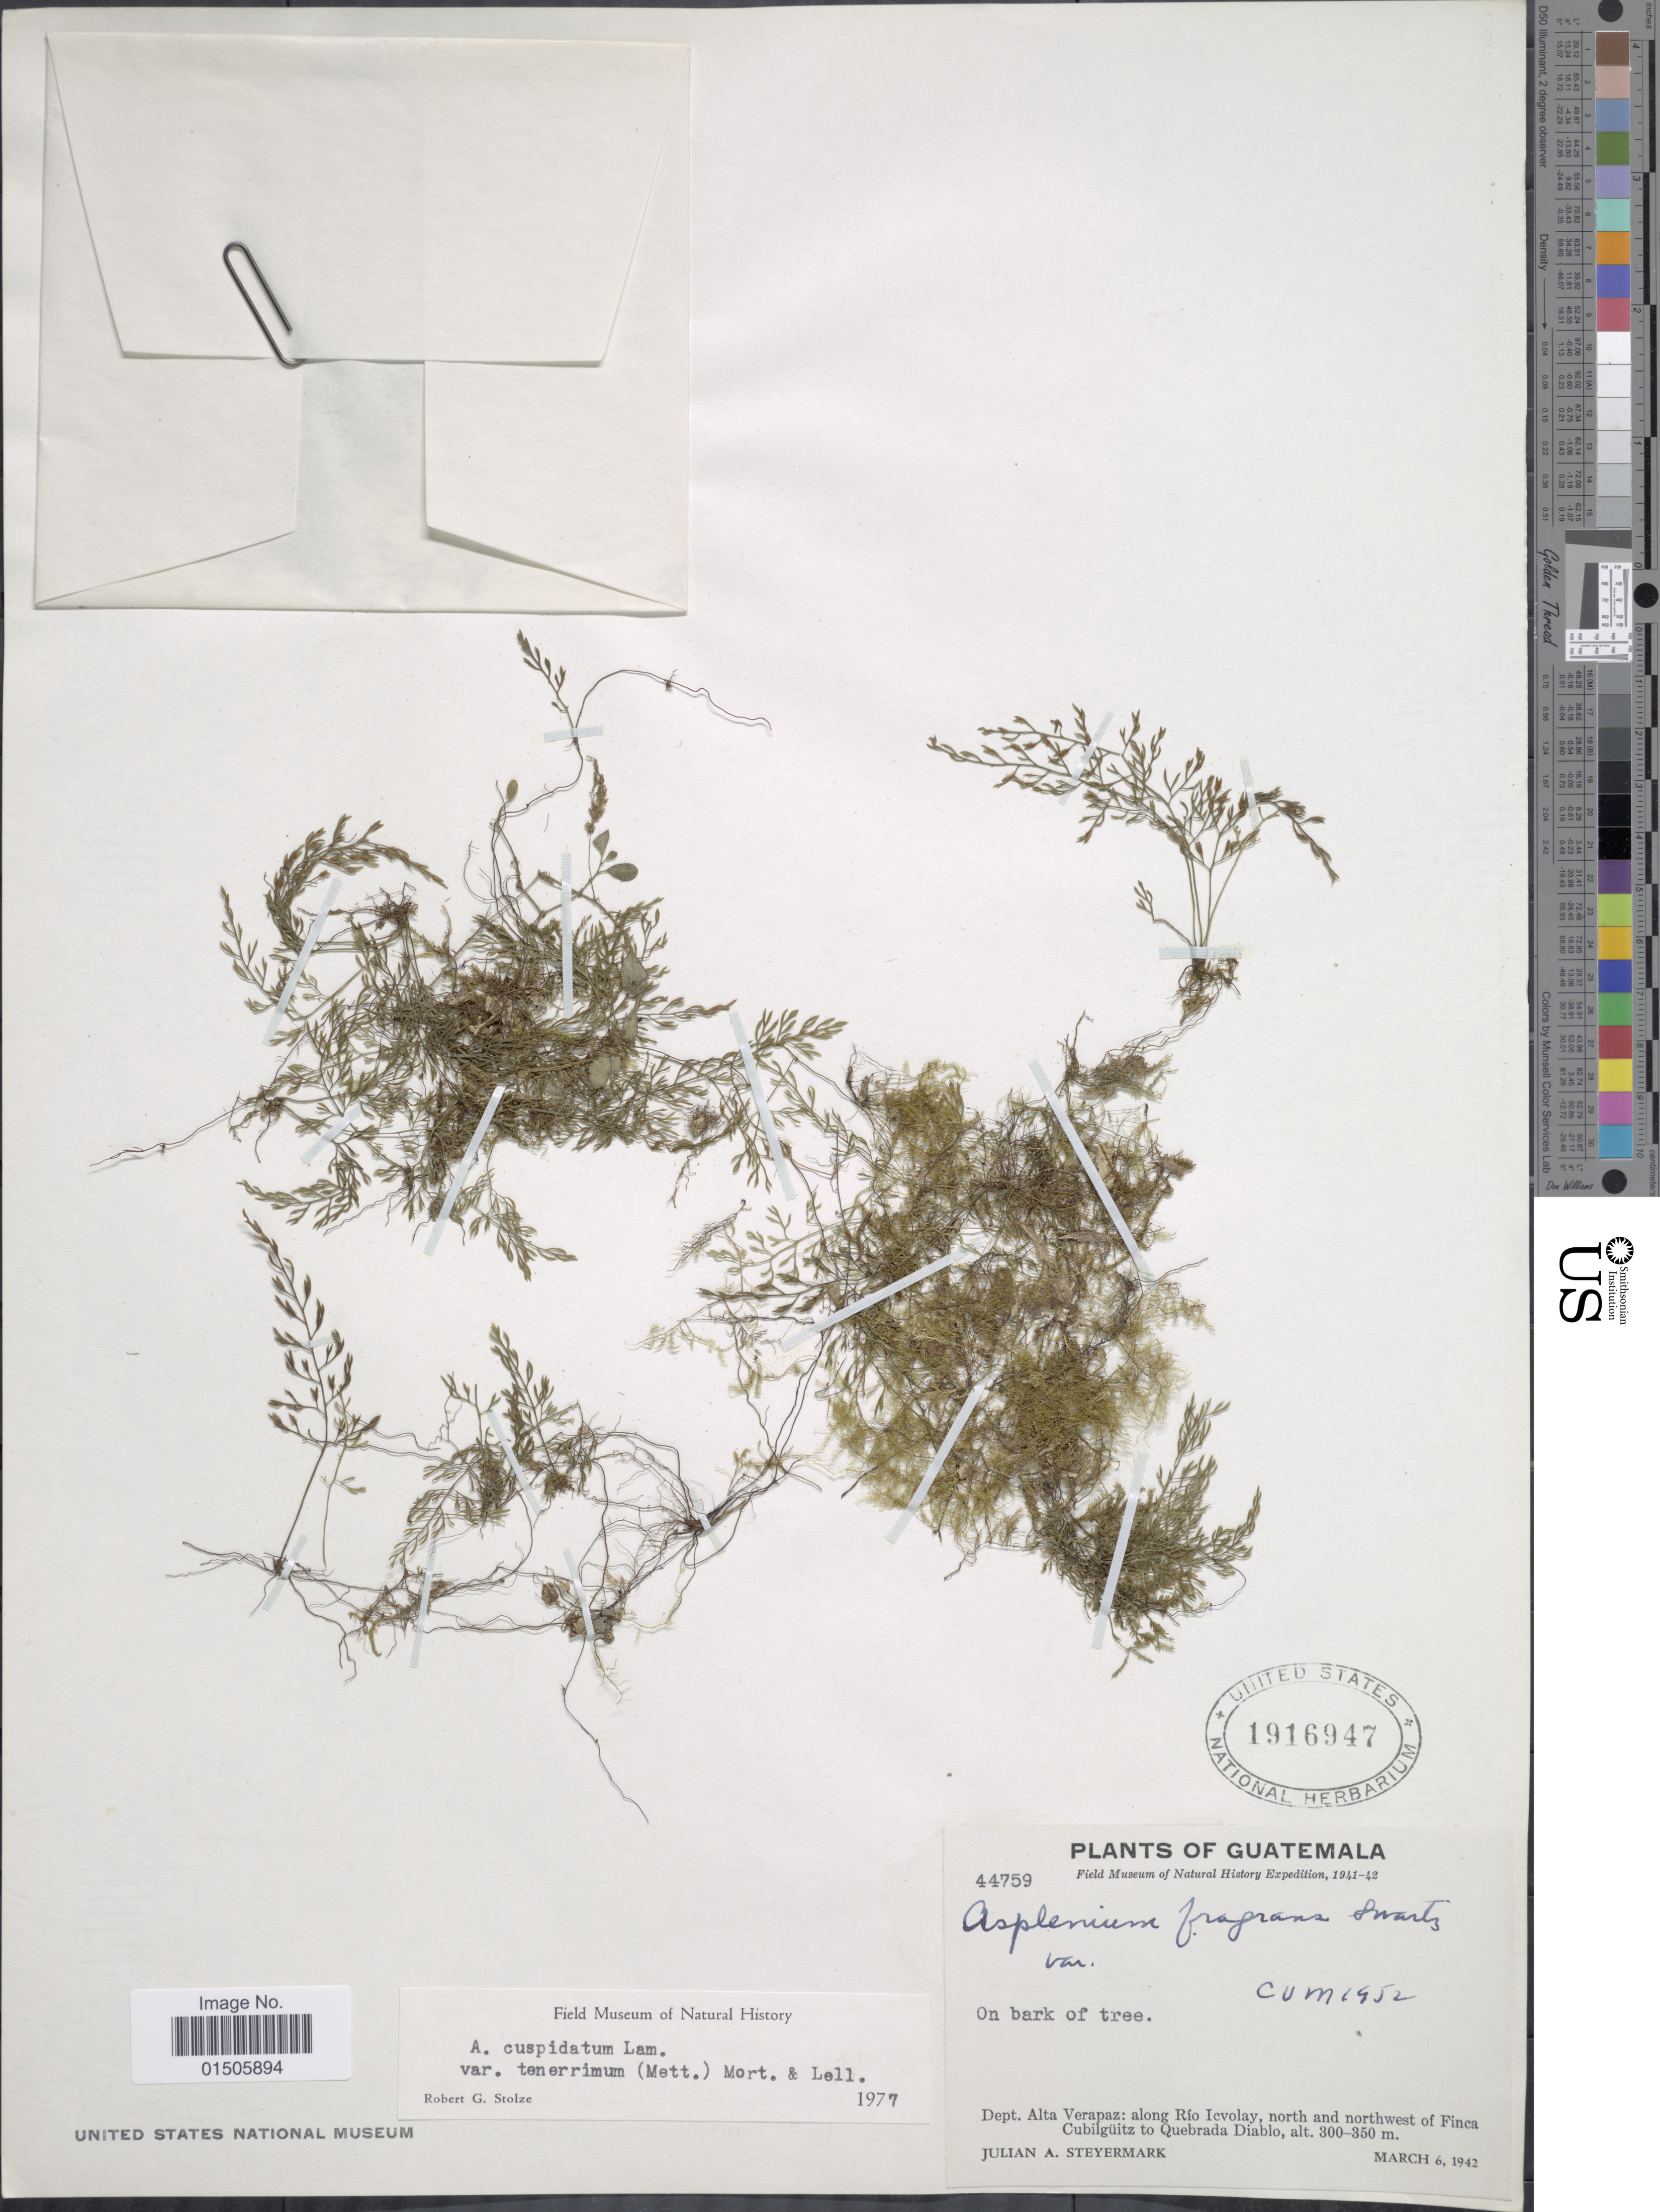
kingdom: Plantae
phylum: Tracheophyta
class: Polypodiopsida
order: Polypodiales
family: Aspleniaceae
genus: Asplenium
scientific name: Asplenium foeniculaceum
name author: (Hook.) T. Moore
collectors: J. Steyermark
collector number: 44759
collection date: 1942-03-06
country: Guatemala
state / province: Alta Verapaz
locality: Dept. Alta Verapaz. Along Rio Icvolay, north and northwest of Finca Cubilguitz to Quebrada Diablo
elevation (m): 300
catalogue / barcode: US 1916947